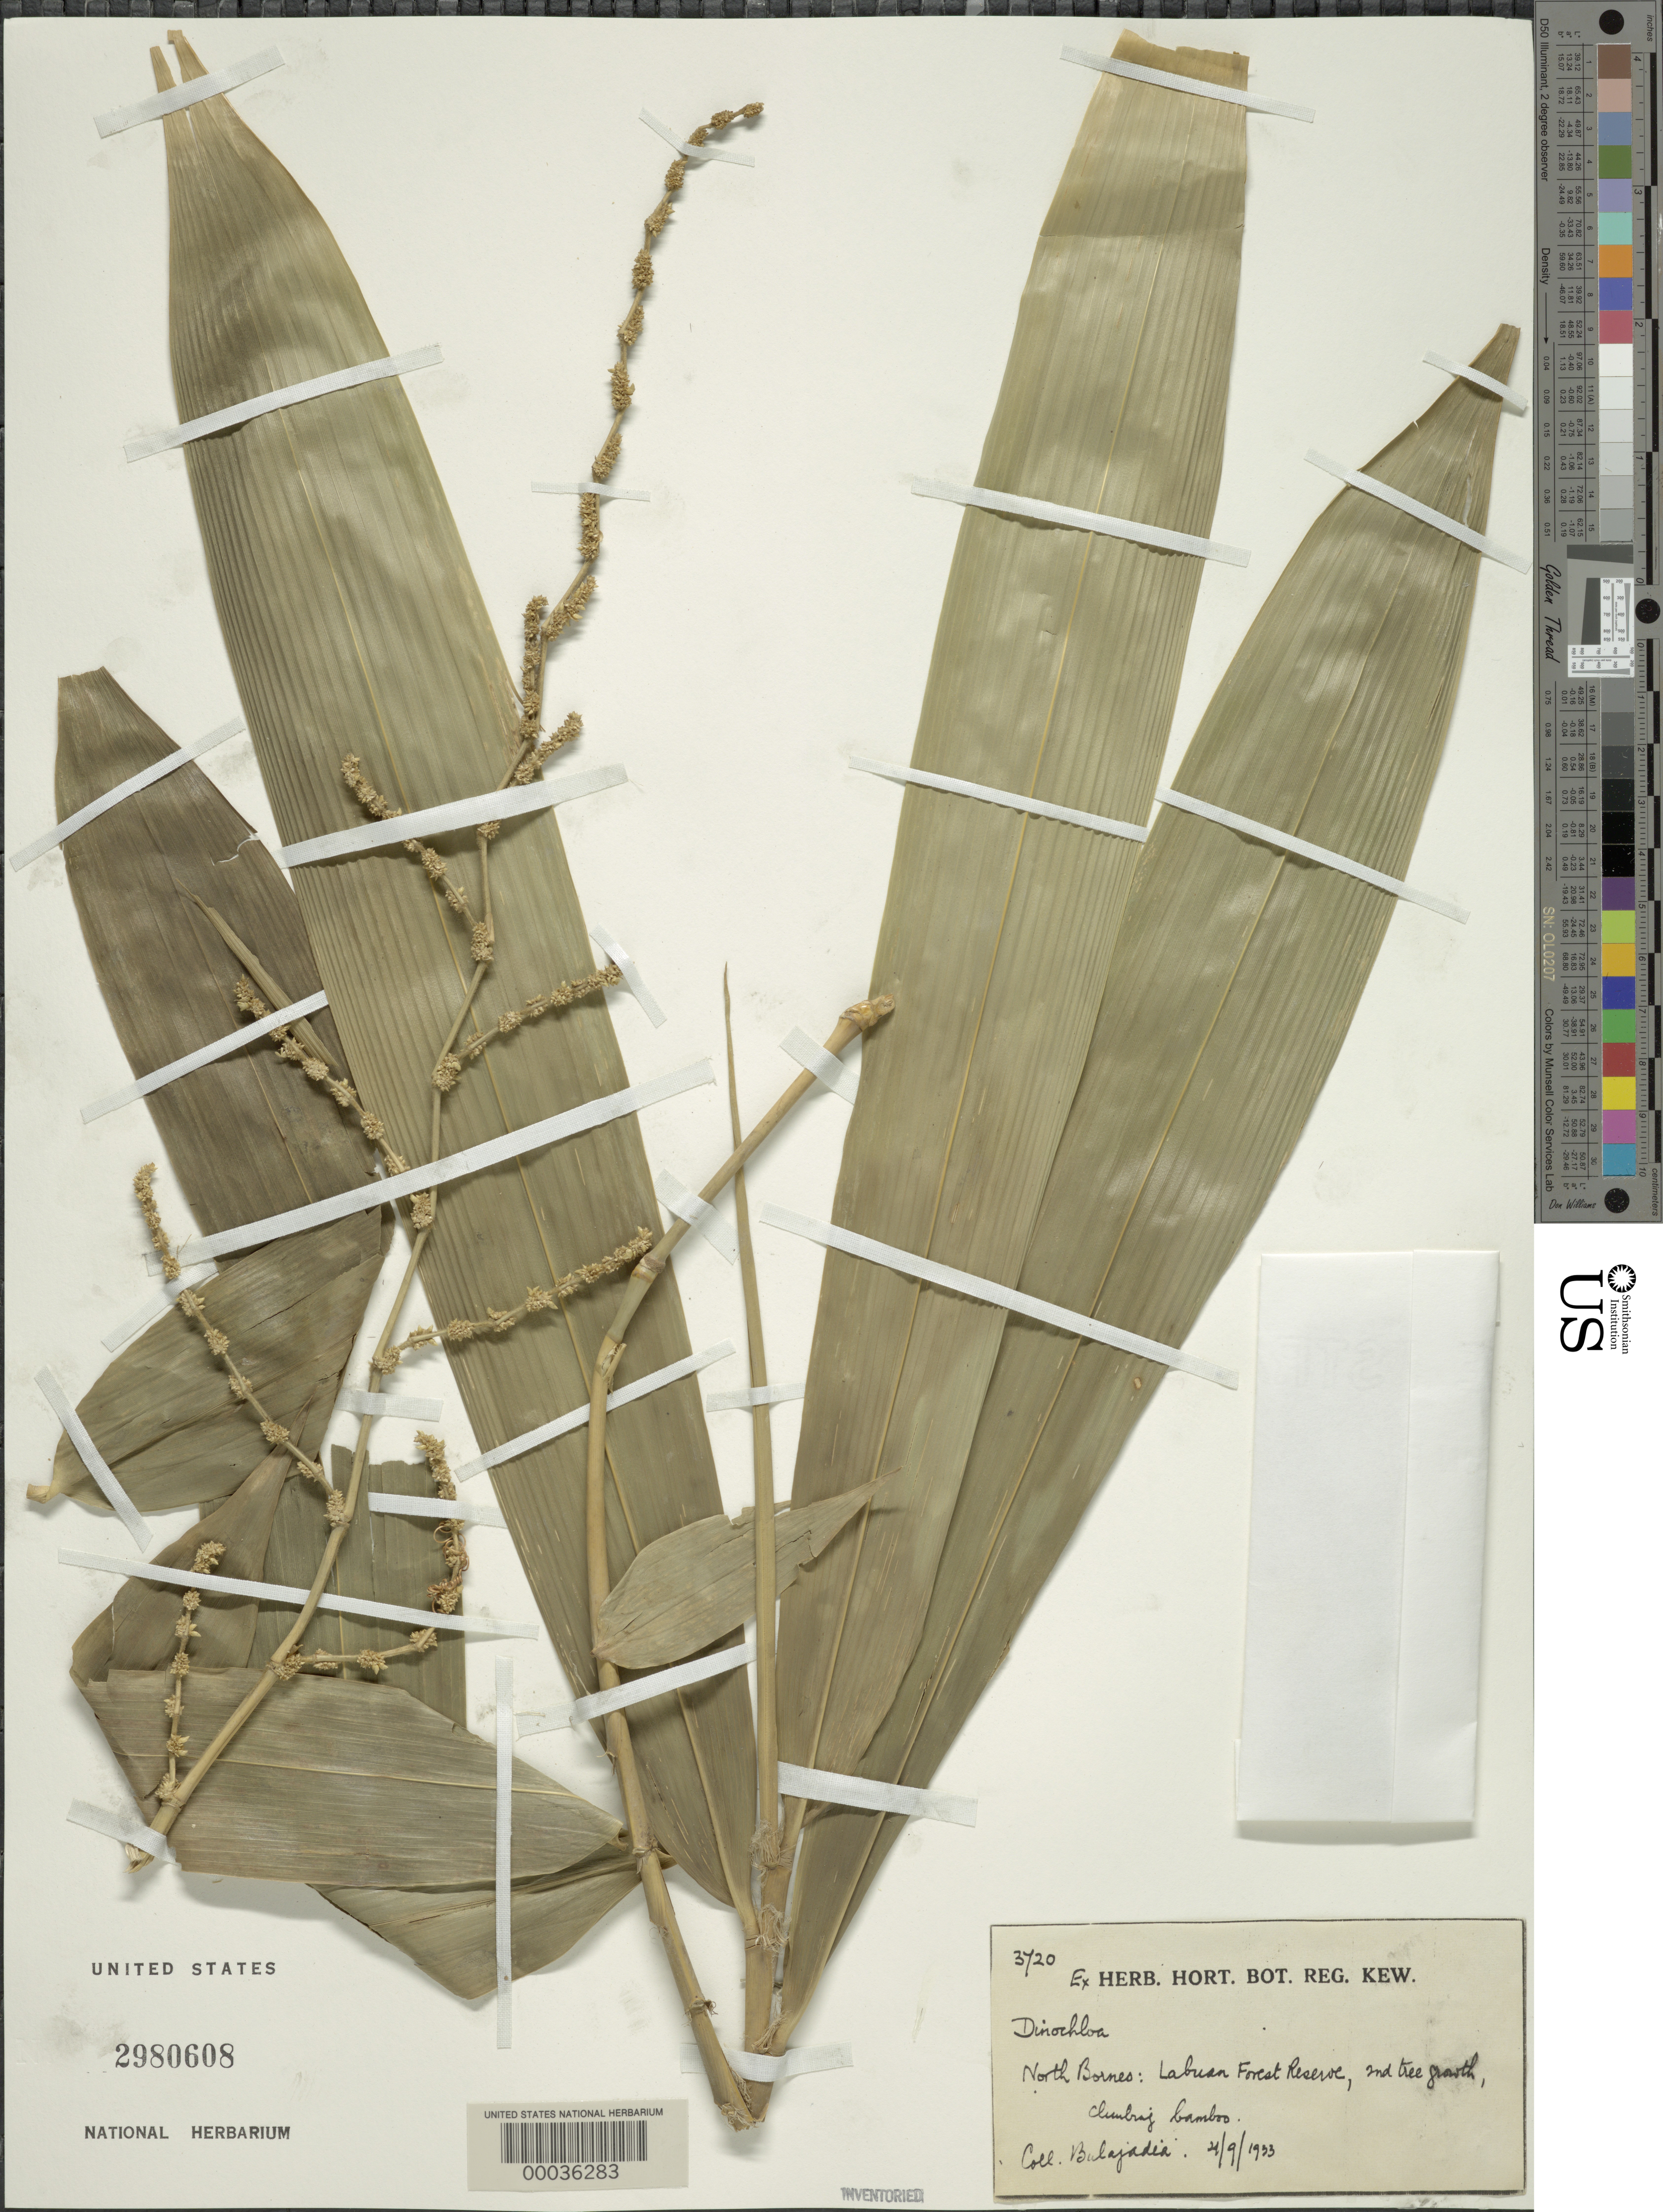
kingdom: Plantae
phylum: Tracheophyta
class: Liliopsida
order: Poales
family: Poaceae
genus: Dinochloa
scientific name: Dinochloa sp.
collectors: -. Bulajadia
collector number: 3720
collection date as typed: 04 Sep 1933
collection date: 1933-09-04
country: Malaysia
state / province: Labuan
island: Labuan Island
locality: Labuan Forest Reserve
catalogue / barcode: US 2980608